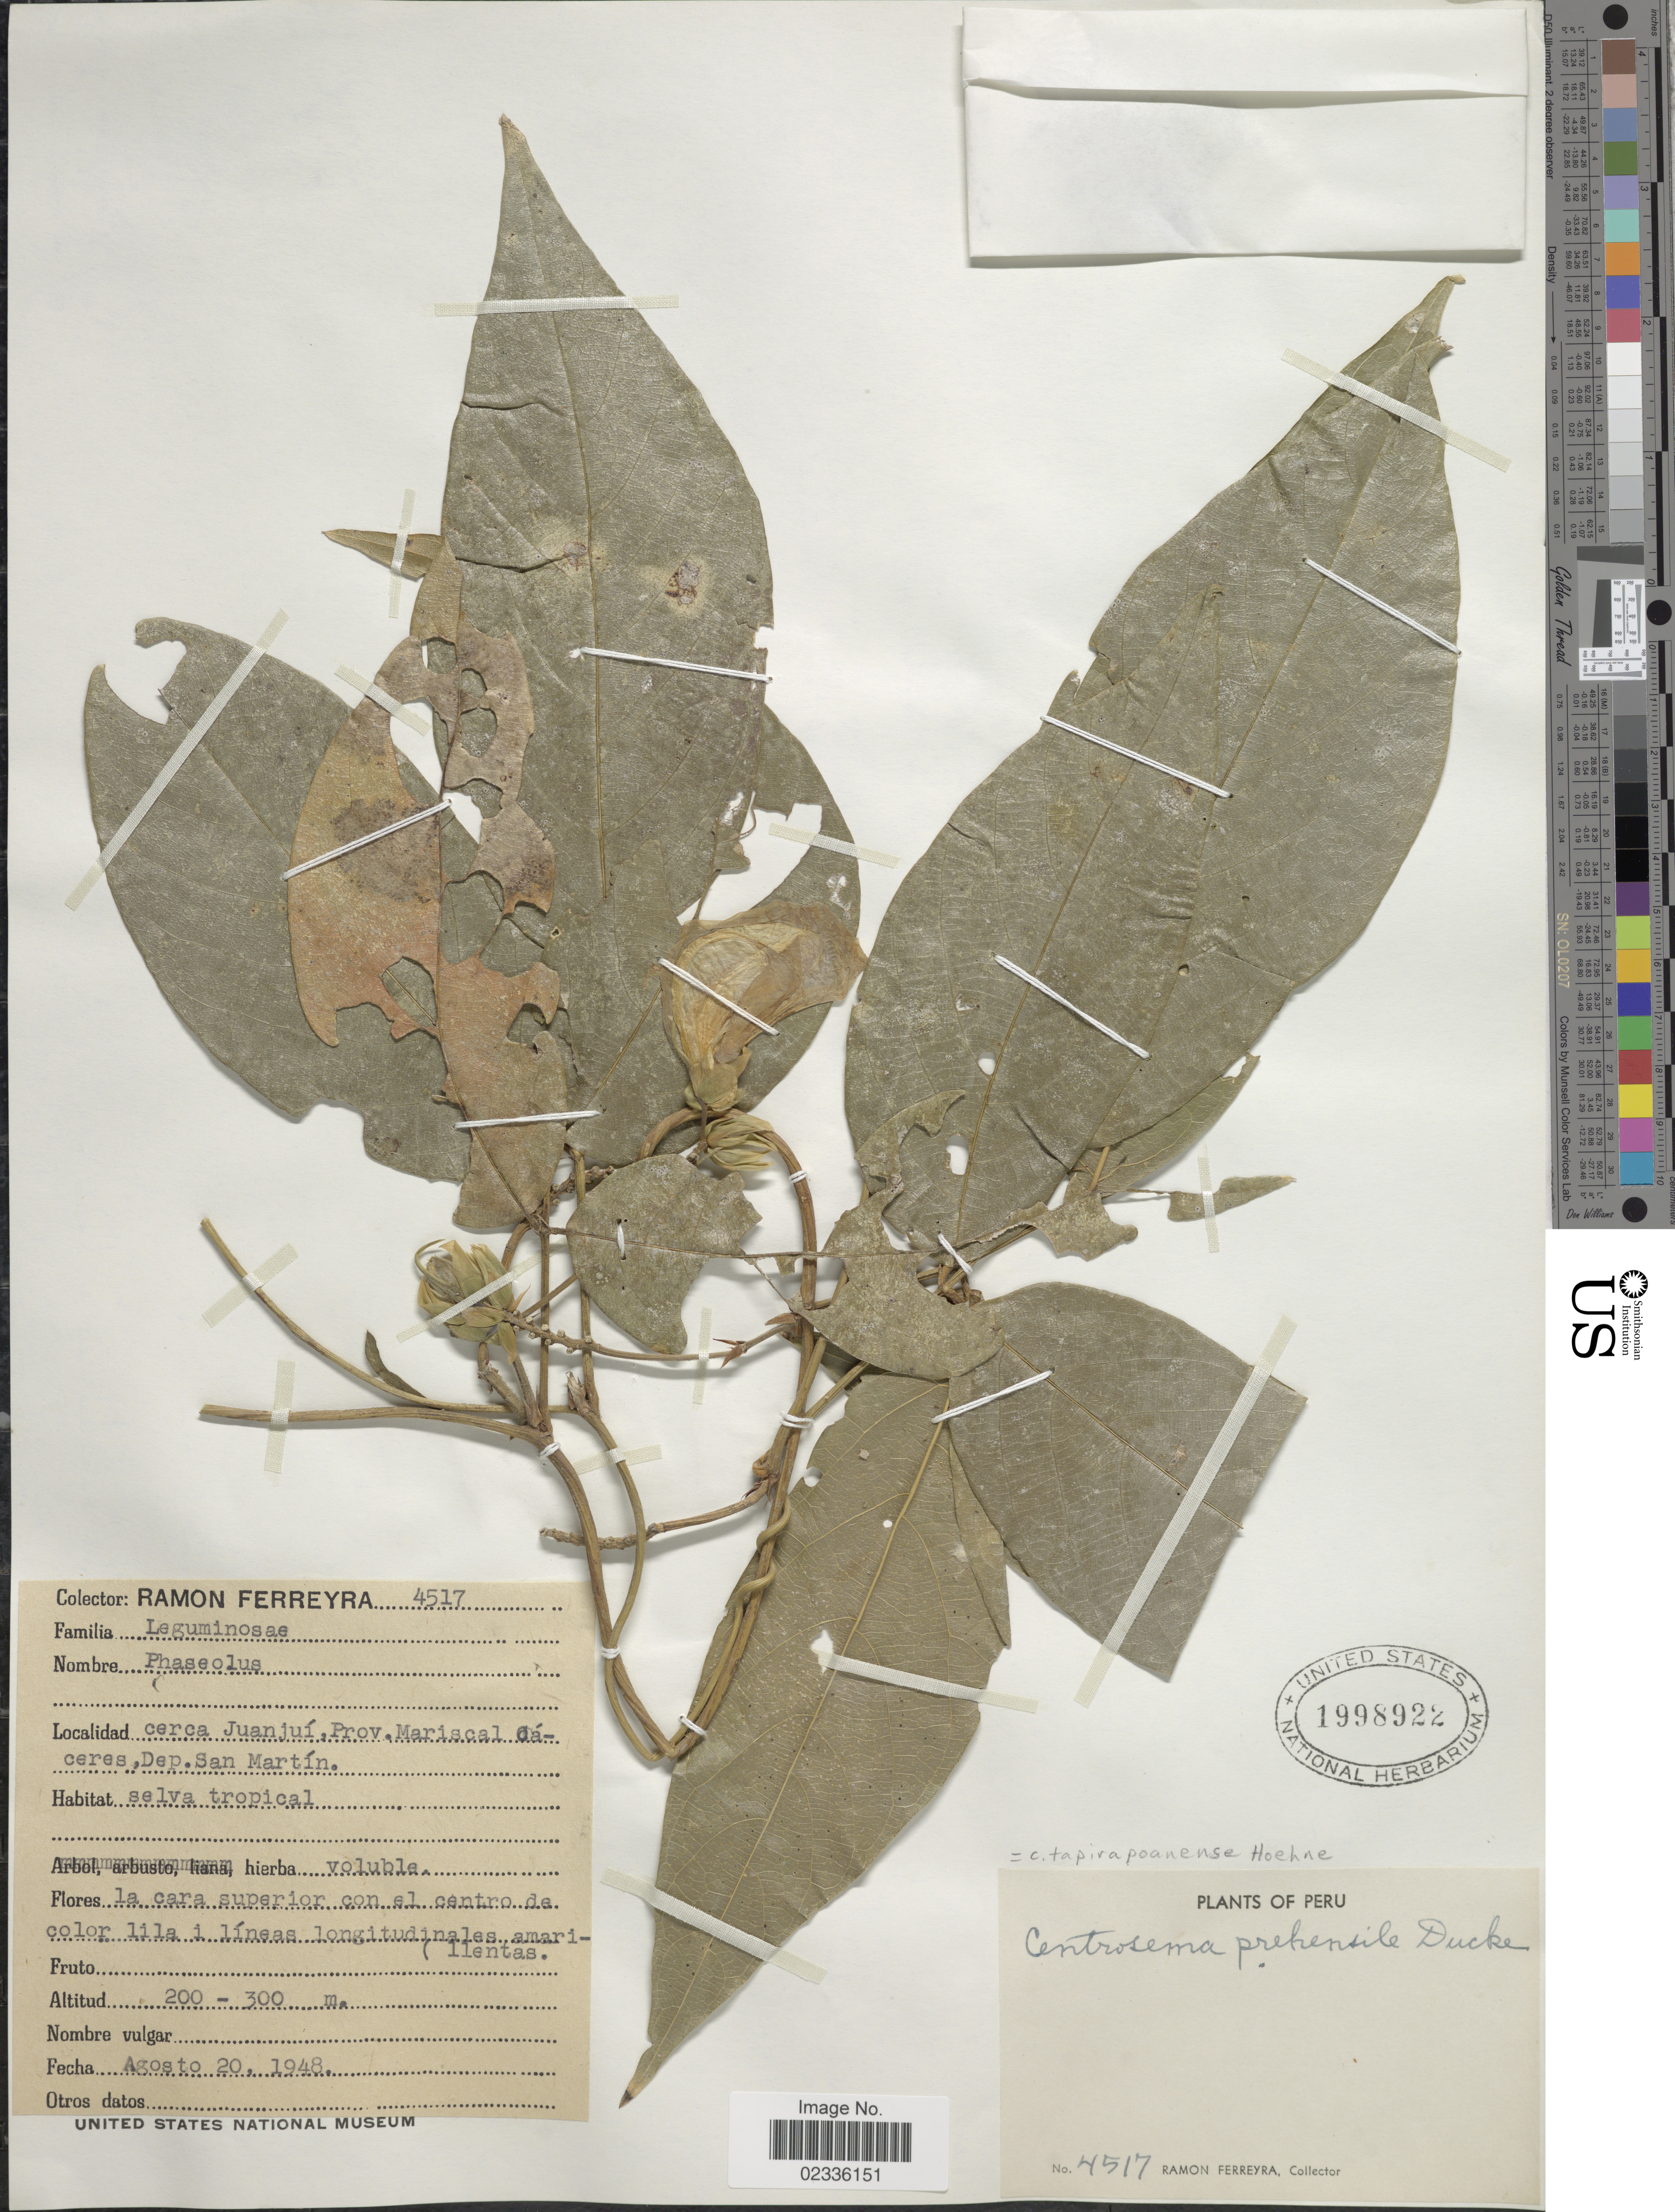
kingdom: Plantae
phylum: Tracheophyta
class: Magnoliopsida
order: Fabales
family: Fabaceae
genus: Centrosema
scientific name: Centrosema tapirapoanense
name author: Hoehne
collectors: R. A. Ferreyra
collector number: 4517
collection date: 1948-08-20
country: Peru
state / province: San Martín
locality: Cerca Juanjuí, Prov. Mariscal Cáceres, Dep. San Martín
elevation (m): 200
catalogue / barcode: US 1998922